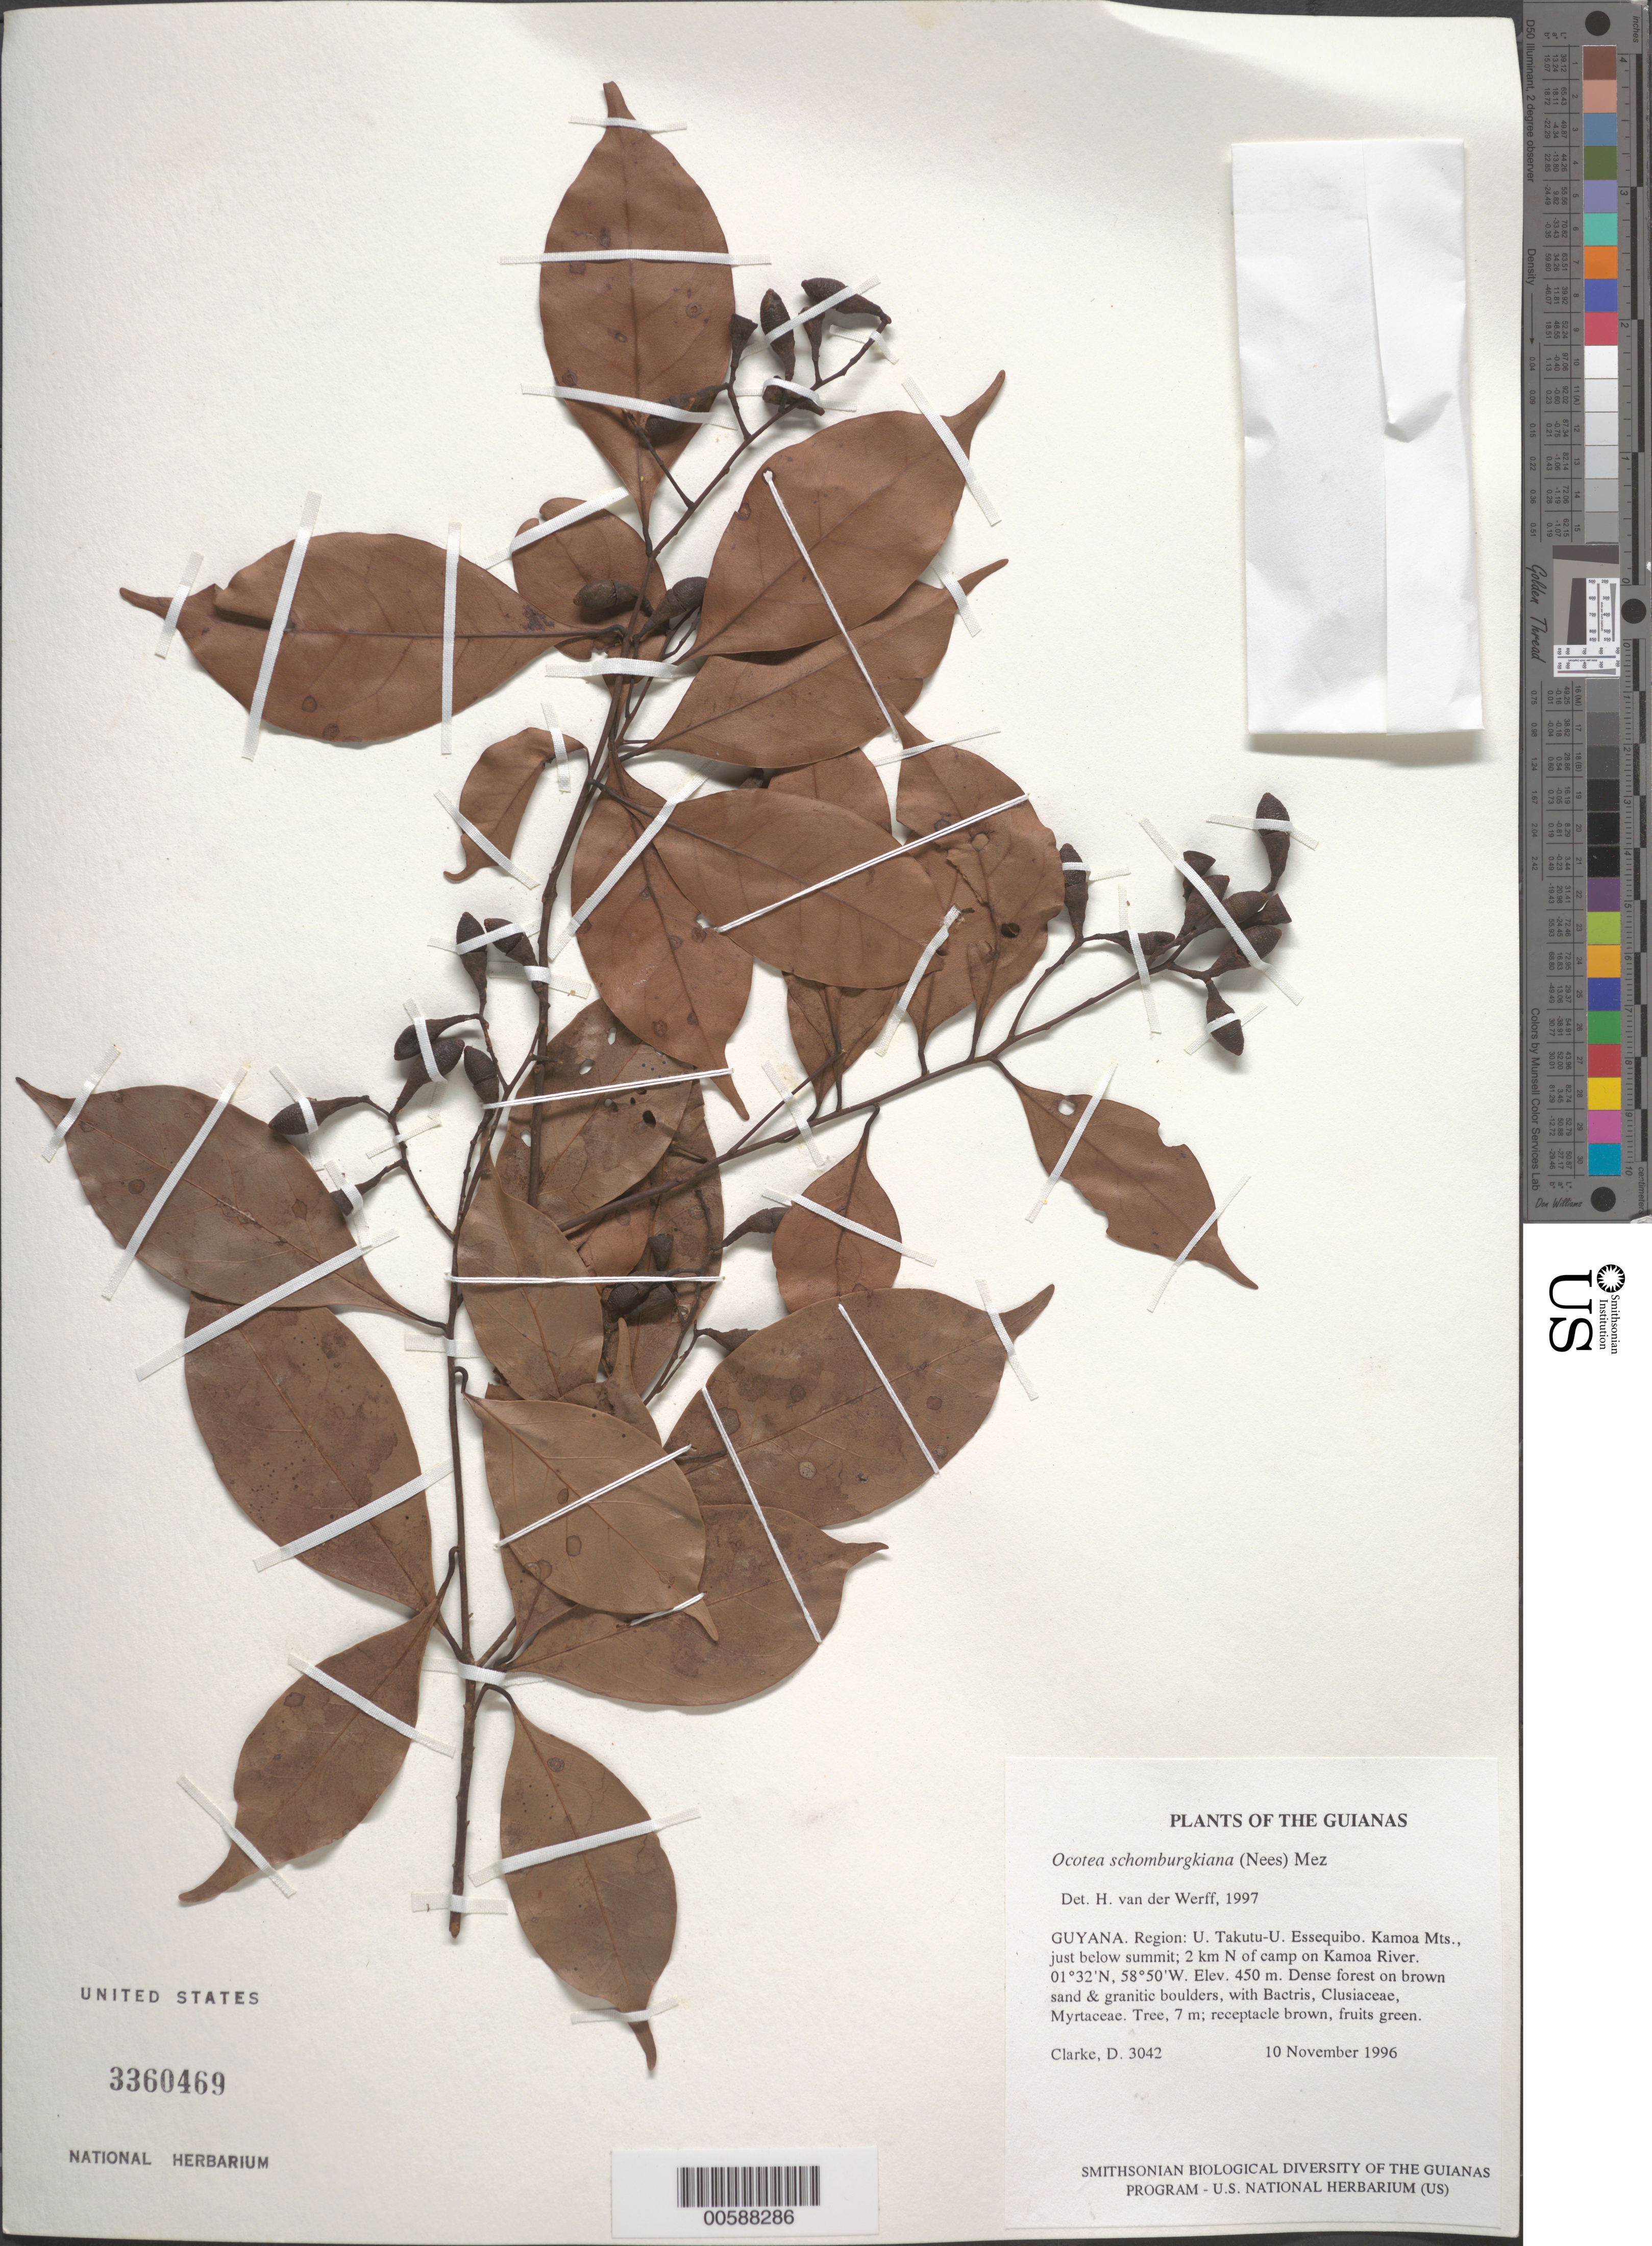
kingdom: Plantae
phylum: Tracheophyta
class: Magnoliopsida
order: Laurales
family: Lauraceae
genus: Ocotea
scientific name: Ocotea schomburgkiana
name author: (Nees) Mez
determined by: van der Werff, H., (MO), Missouri Botanical Garden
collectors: H. D. Clarke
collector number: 3042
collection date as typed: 10 November 1996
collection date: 1996-11-10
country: Guyana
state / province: U. Takutu-U. Essequibo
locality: Kamoa Mts., just below summit; 2 km N of camp on Kamoa River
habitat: Dense forest on brown sand & granitic boulders, with Bactris, Clusiaceae, Myrtaceae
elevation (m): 450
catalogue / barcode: US 3360469